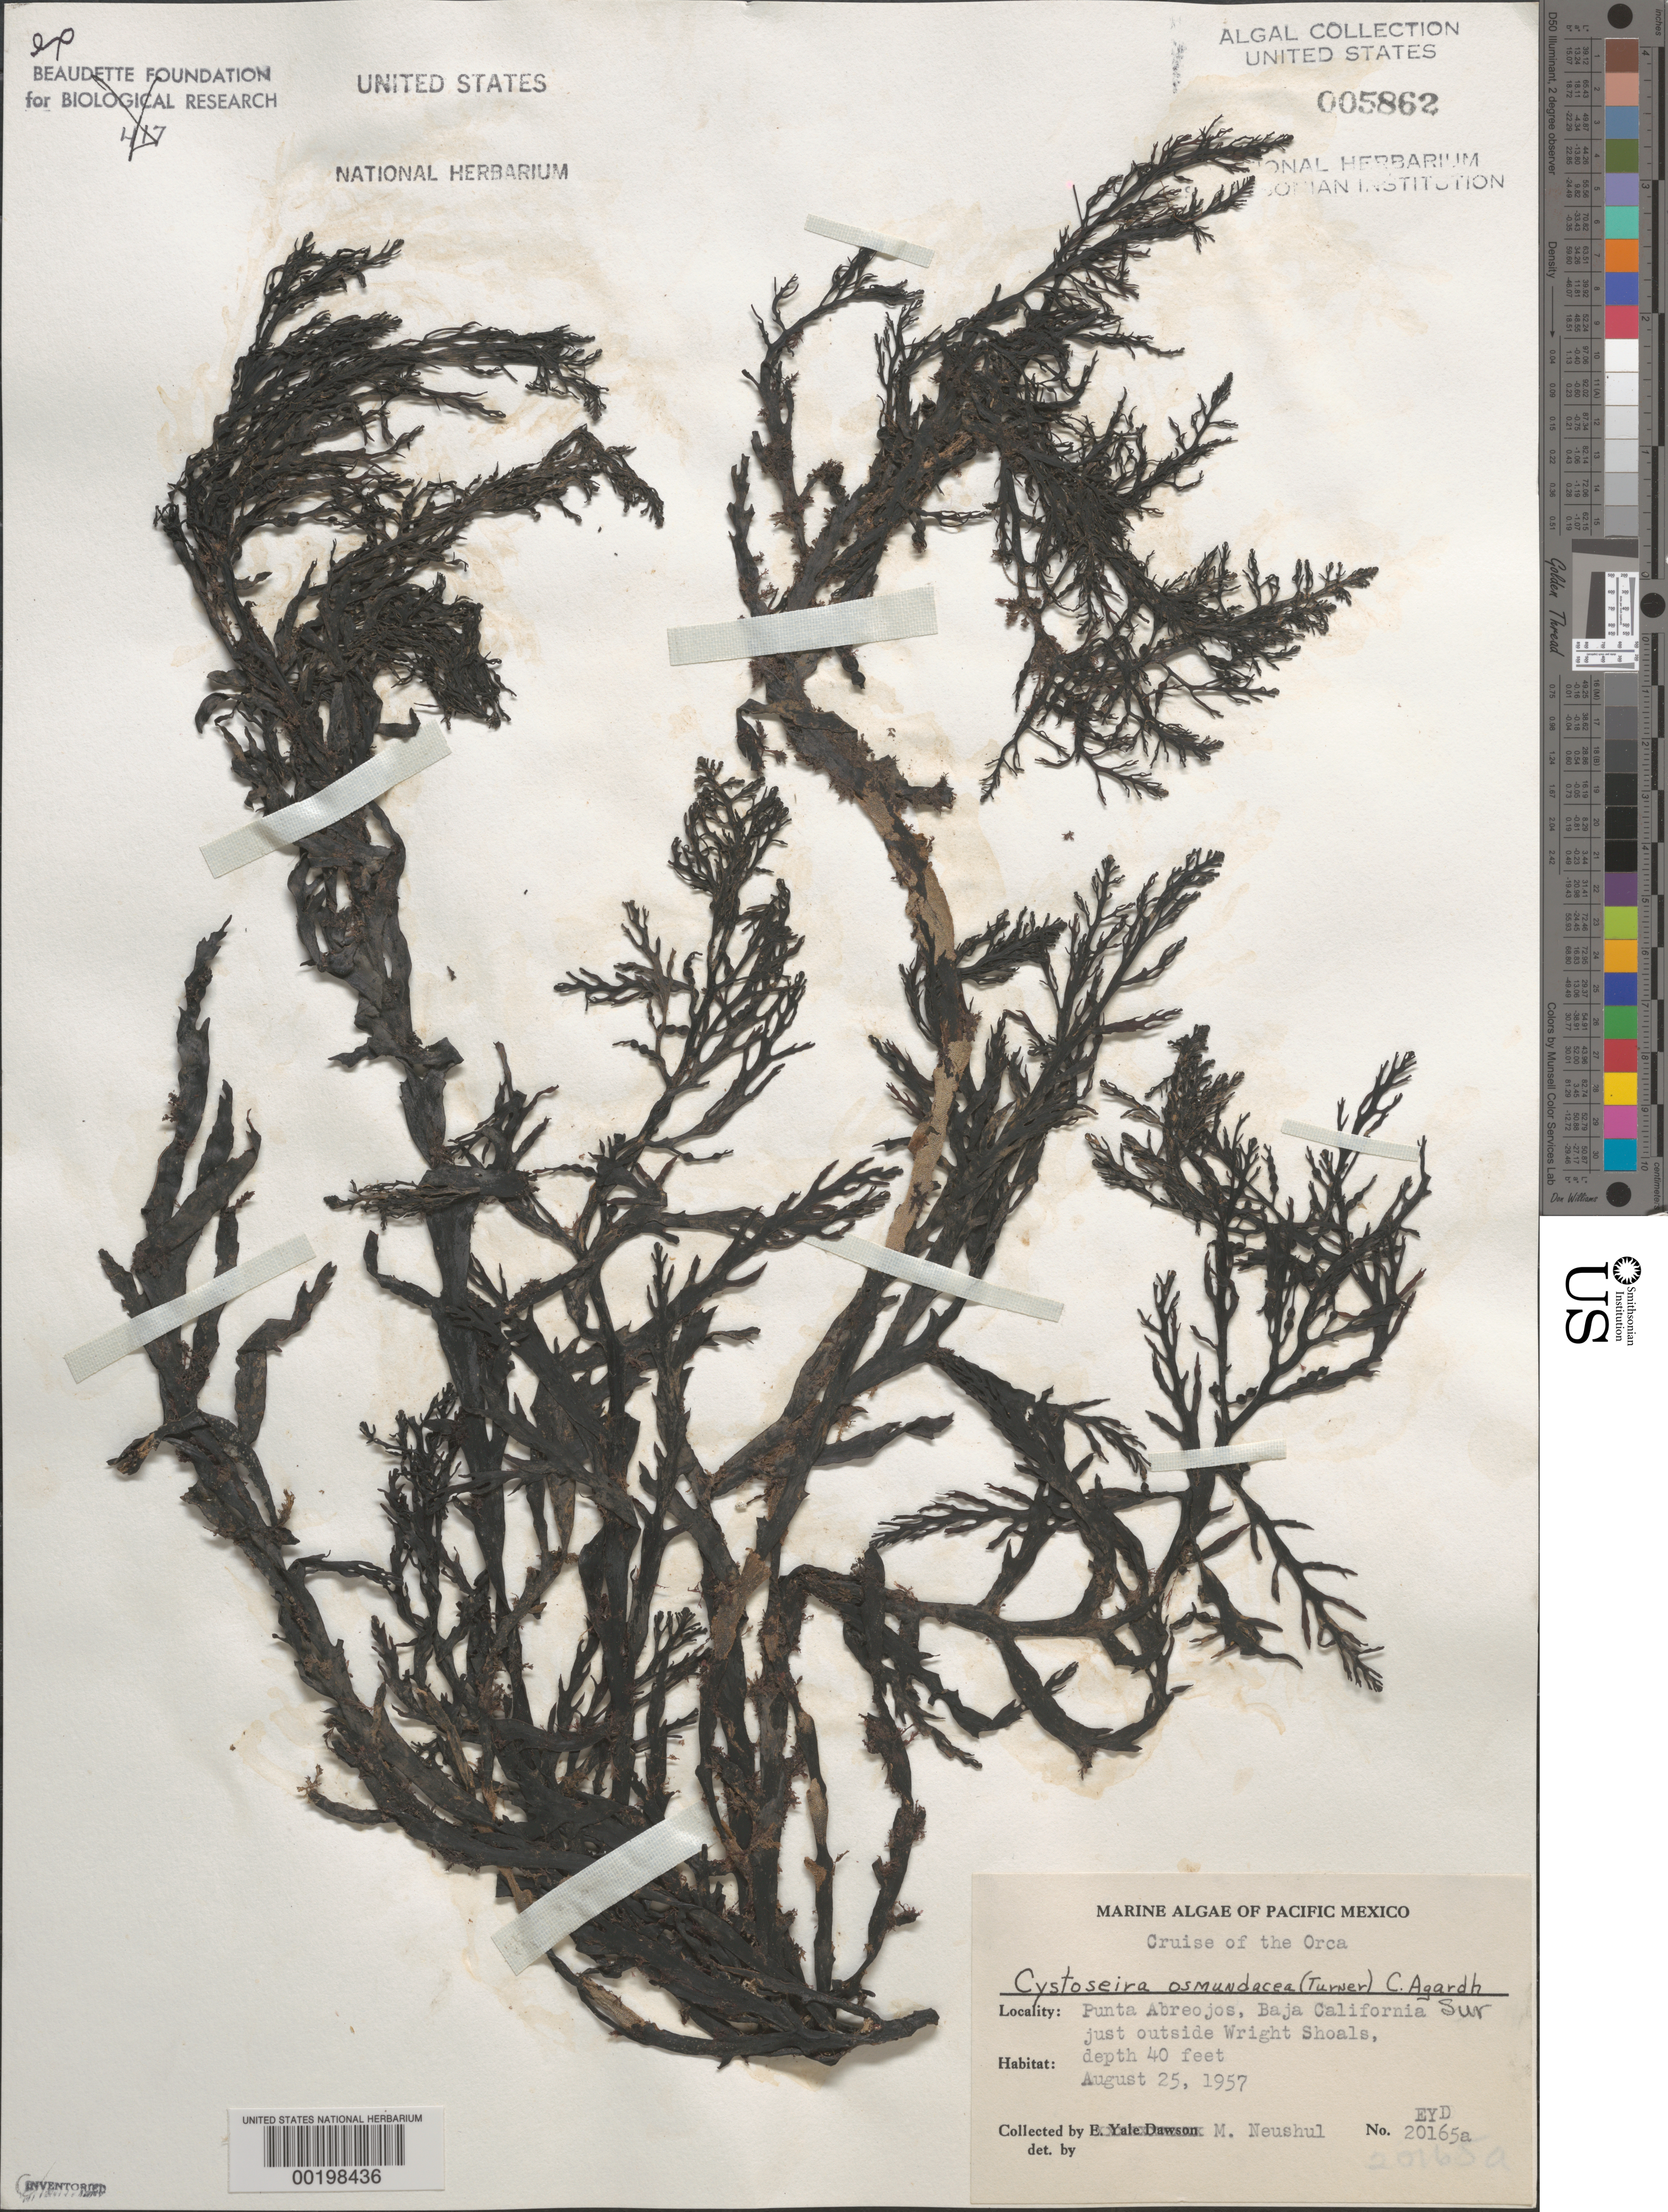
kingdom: Chromista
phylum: Ochrophyta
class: Phaeophyceae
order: Fucales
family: Sargassaceae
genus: Cystoseira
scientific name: Cystoseira osmundacea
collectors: M. Neushul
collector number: EYD 20165a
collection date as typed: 25 Aug 1957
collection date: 1957-08-25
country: Mexico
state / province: Baja California Sur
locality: Punta Abreojos, just outside Wright Shoals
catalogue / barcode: US 5862